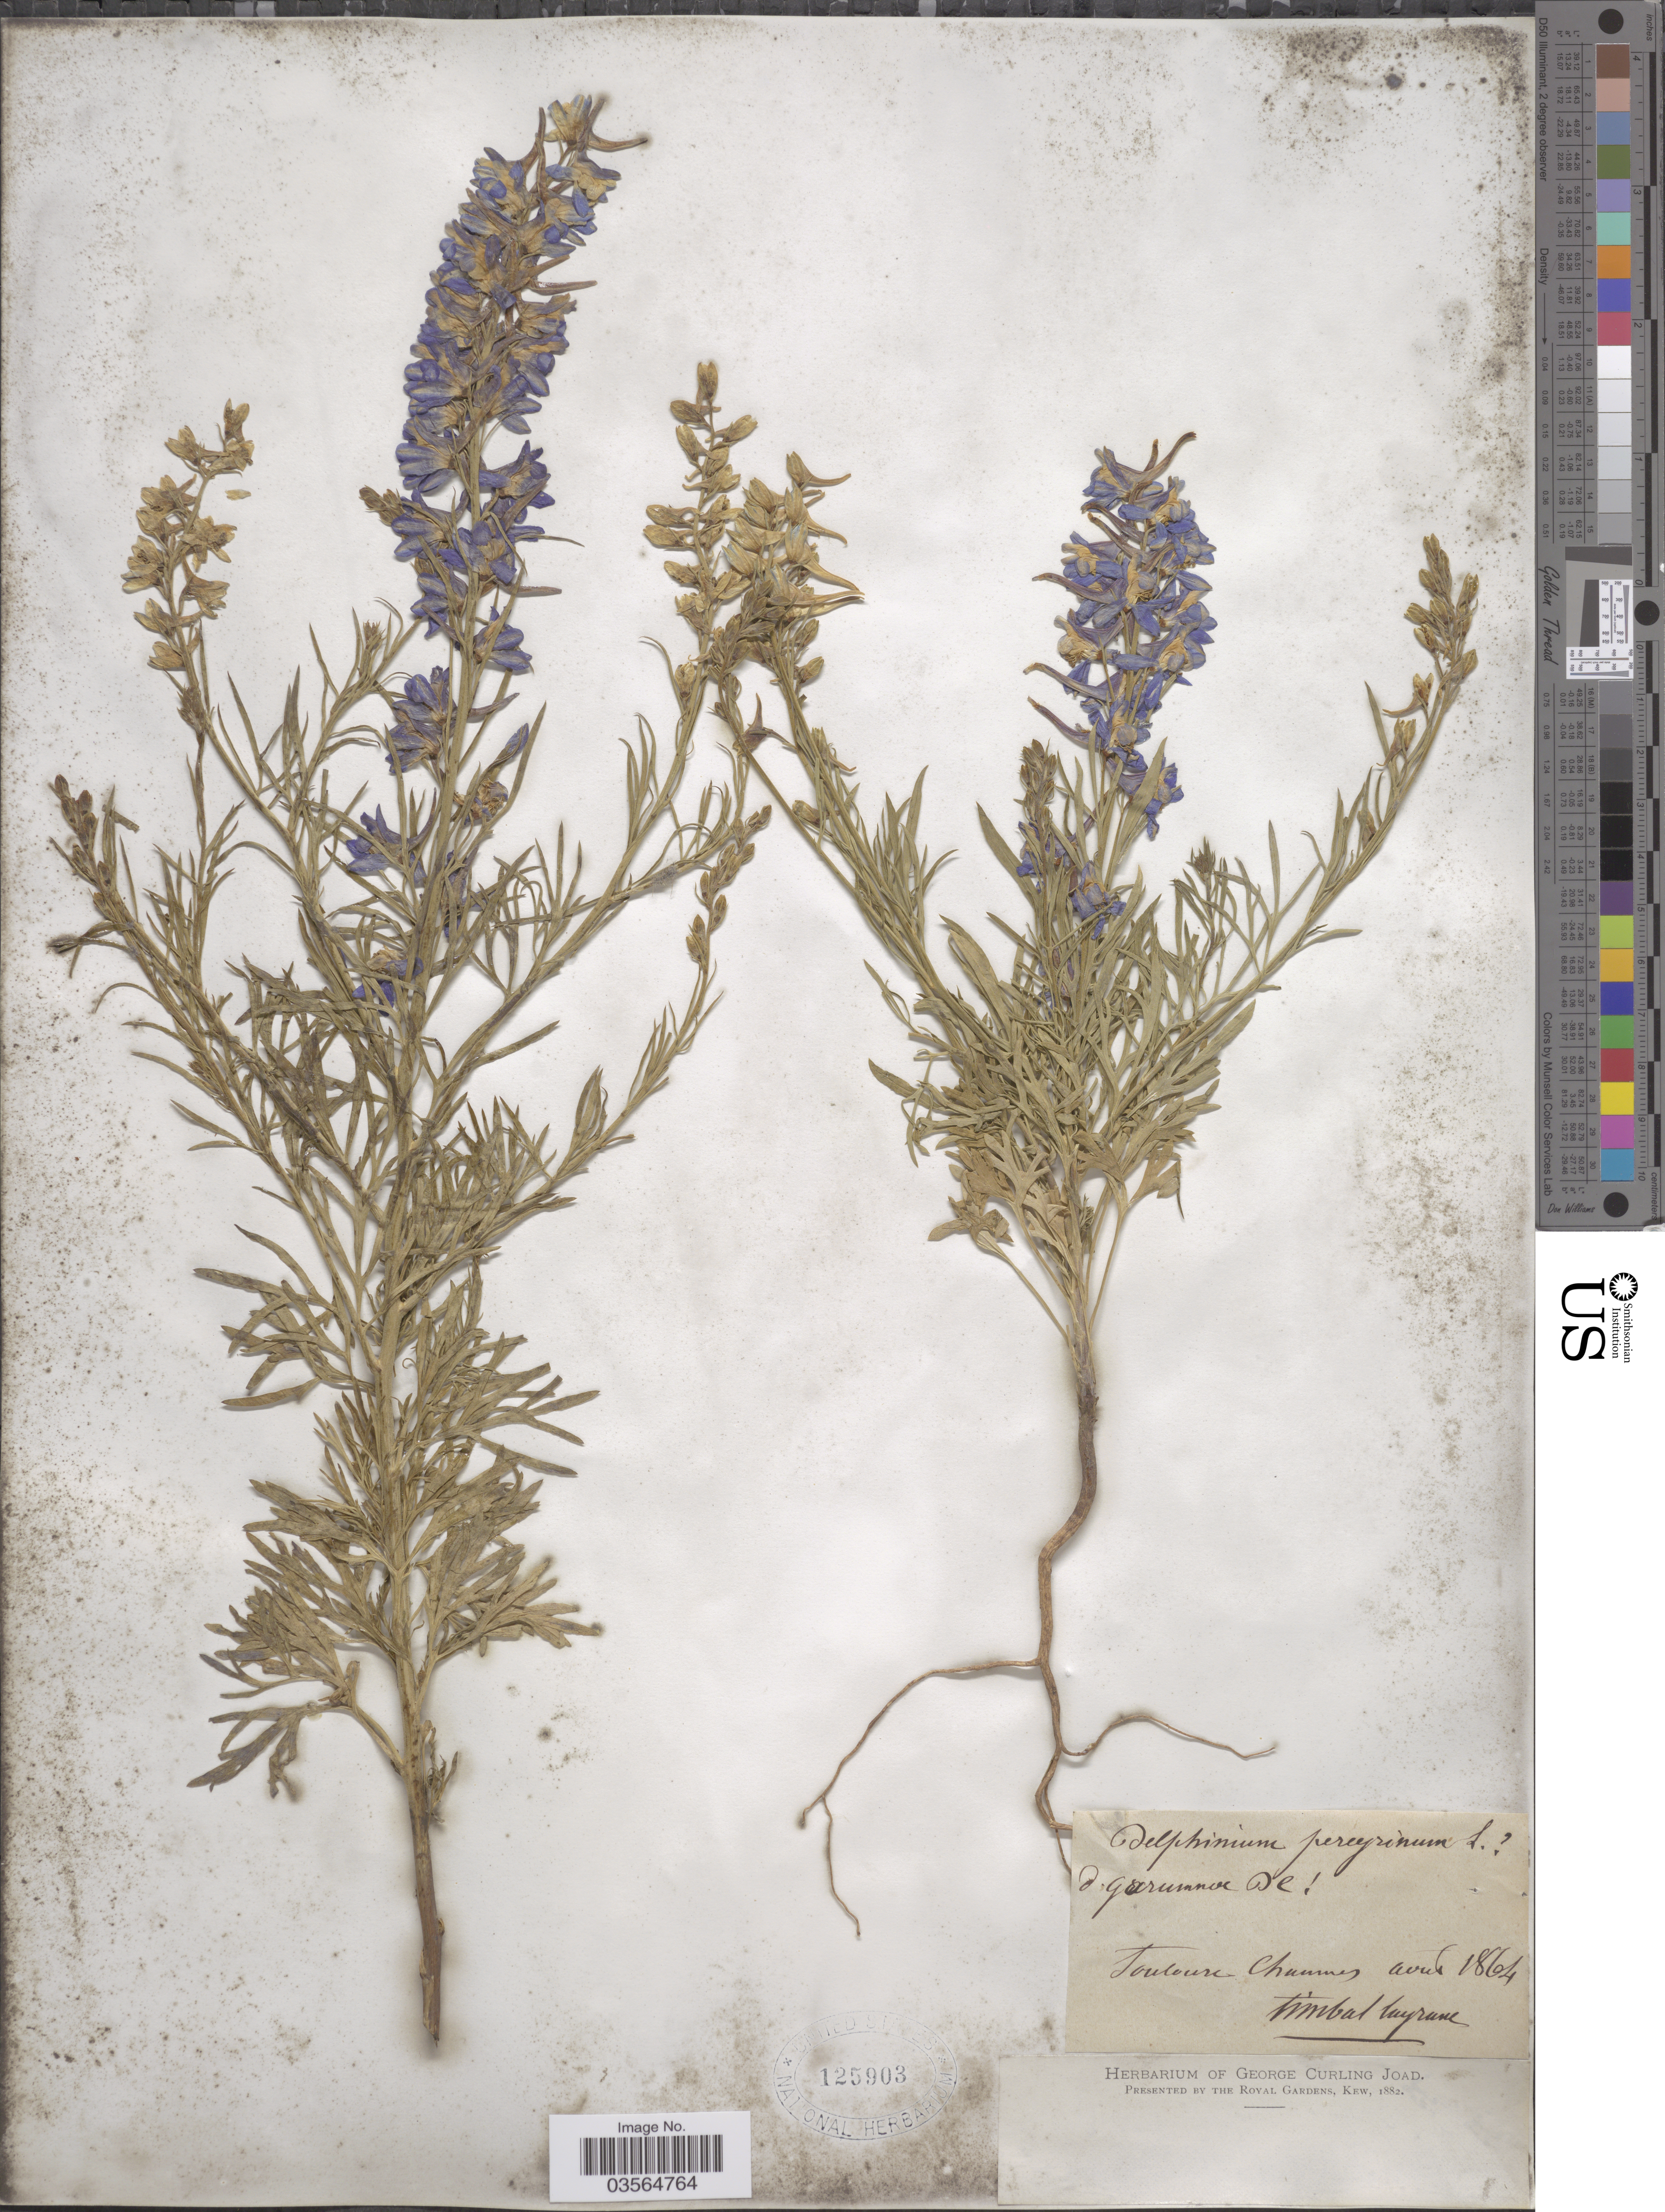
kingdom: Plantae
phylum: Tracheophyta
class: Magnoliopsida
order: Ranunculales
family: Ranunculaceae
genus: Delphinium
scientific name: Delphinium verdunense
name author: Balb.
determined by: Du Pasquier, P.-E.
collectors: T. Luyrune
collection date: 1864-08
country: France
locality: Toulouse Chaumes.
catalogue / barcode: US 125903